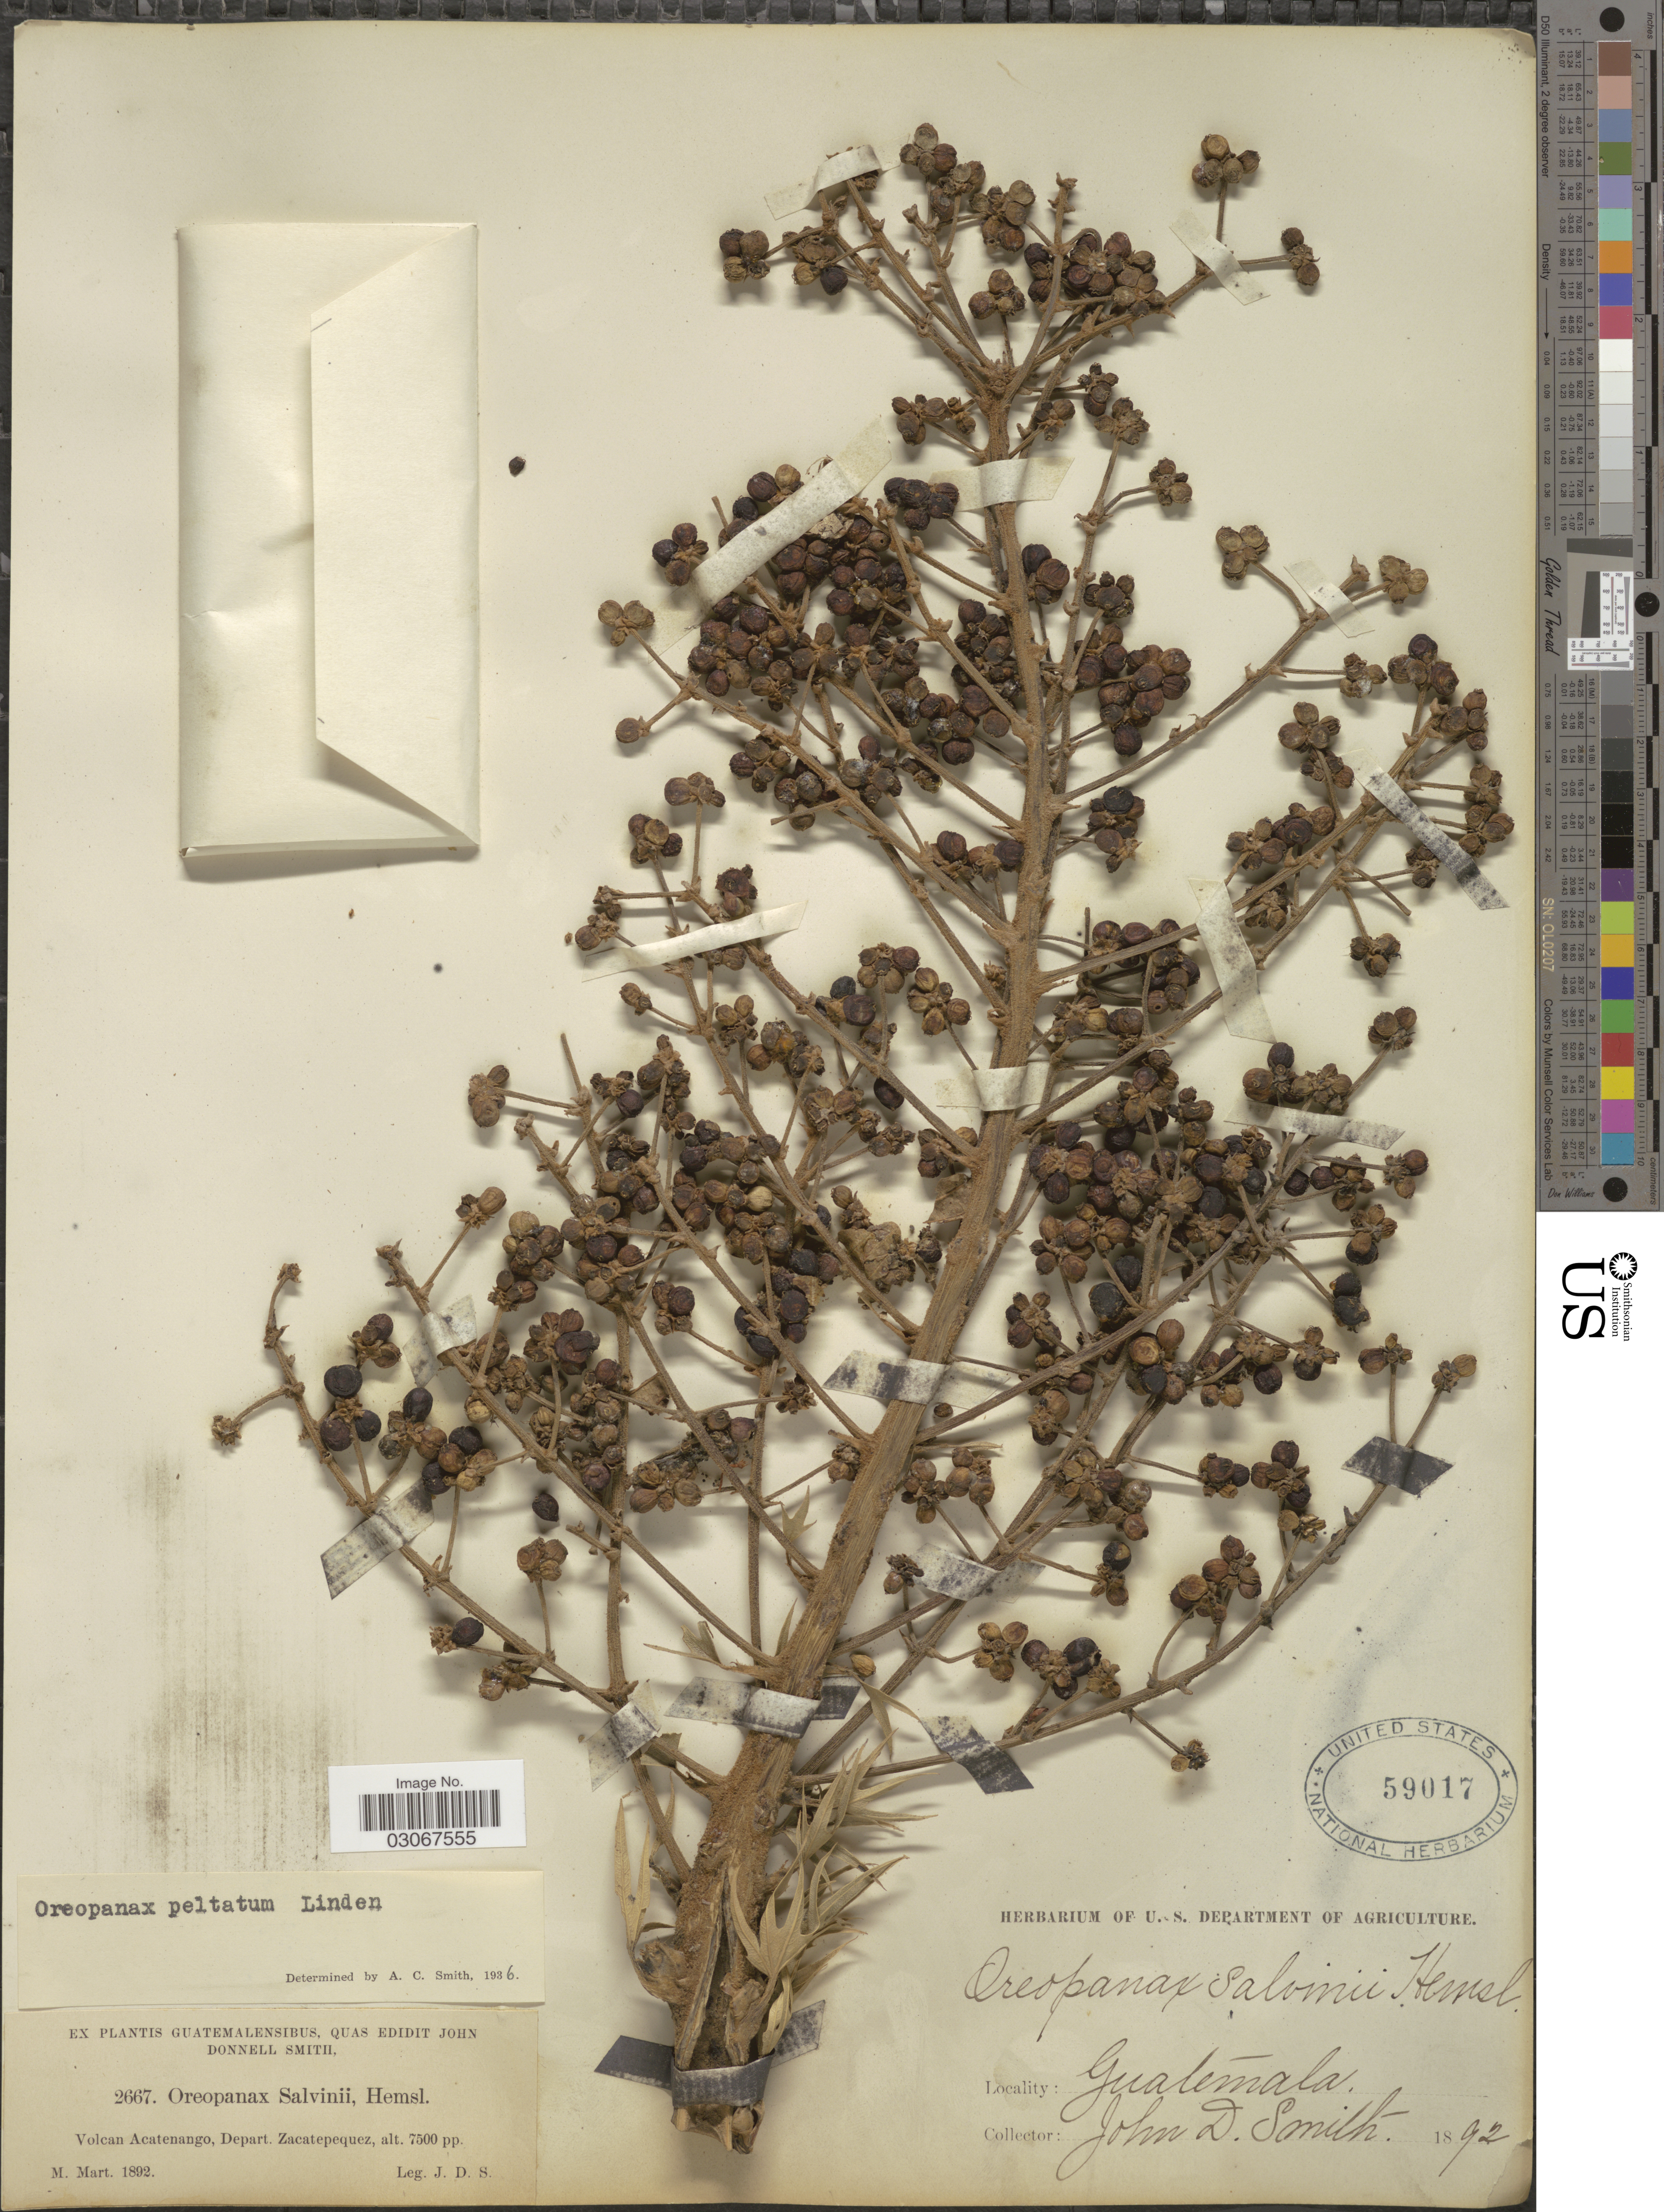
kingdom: Plantae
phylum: Tracheophyta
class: Magnoliopsida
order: Apiales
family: Araliaceae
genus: Oreopanax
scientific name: Oreopanax peltatus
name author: Linden ex Regel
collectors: J. Donnell Smith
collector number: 2667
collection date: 1892-03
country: Guatemala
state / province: Sacatepéquez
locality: Volcan Acatenango, Depart. Zacatepequez.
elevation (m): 2286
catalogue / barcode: US 59017